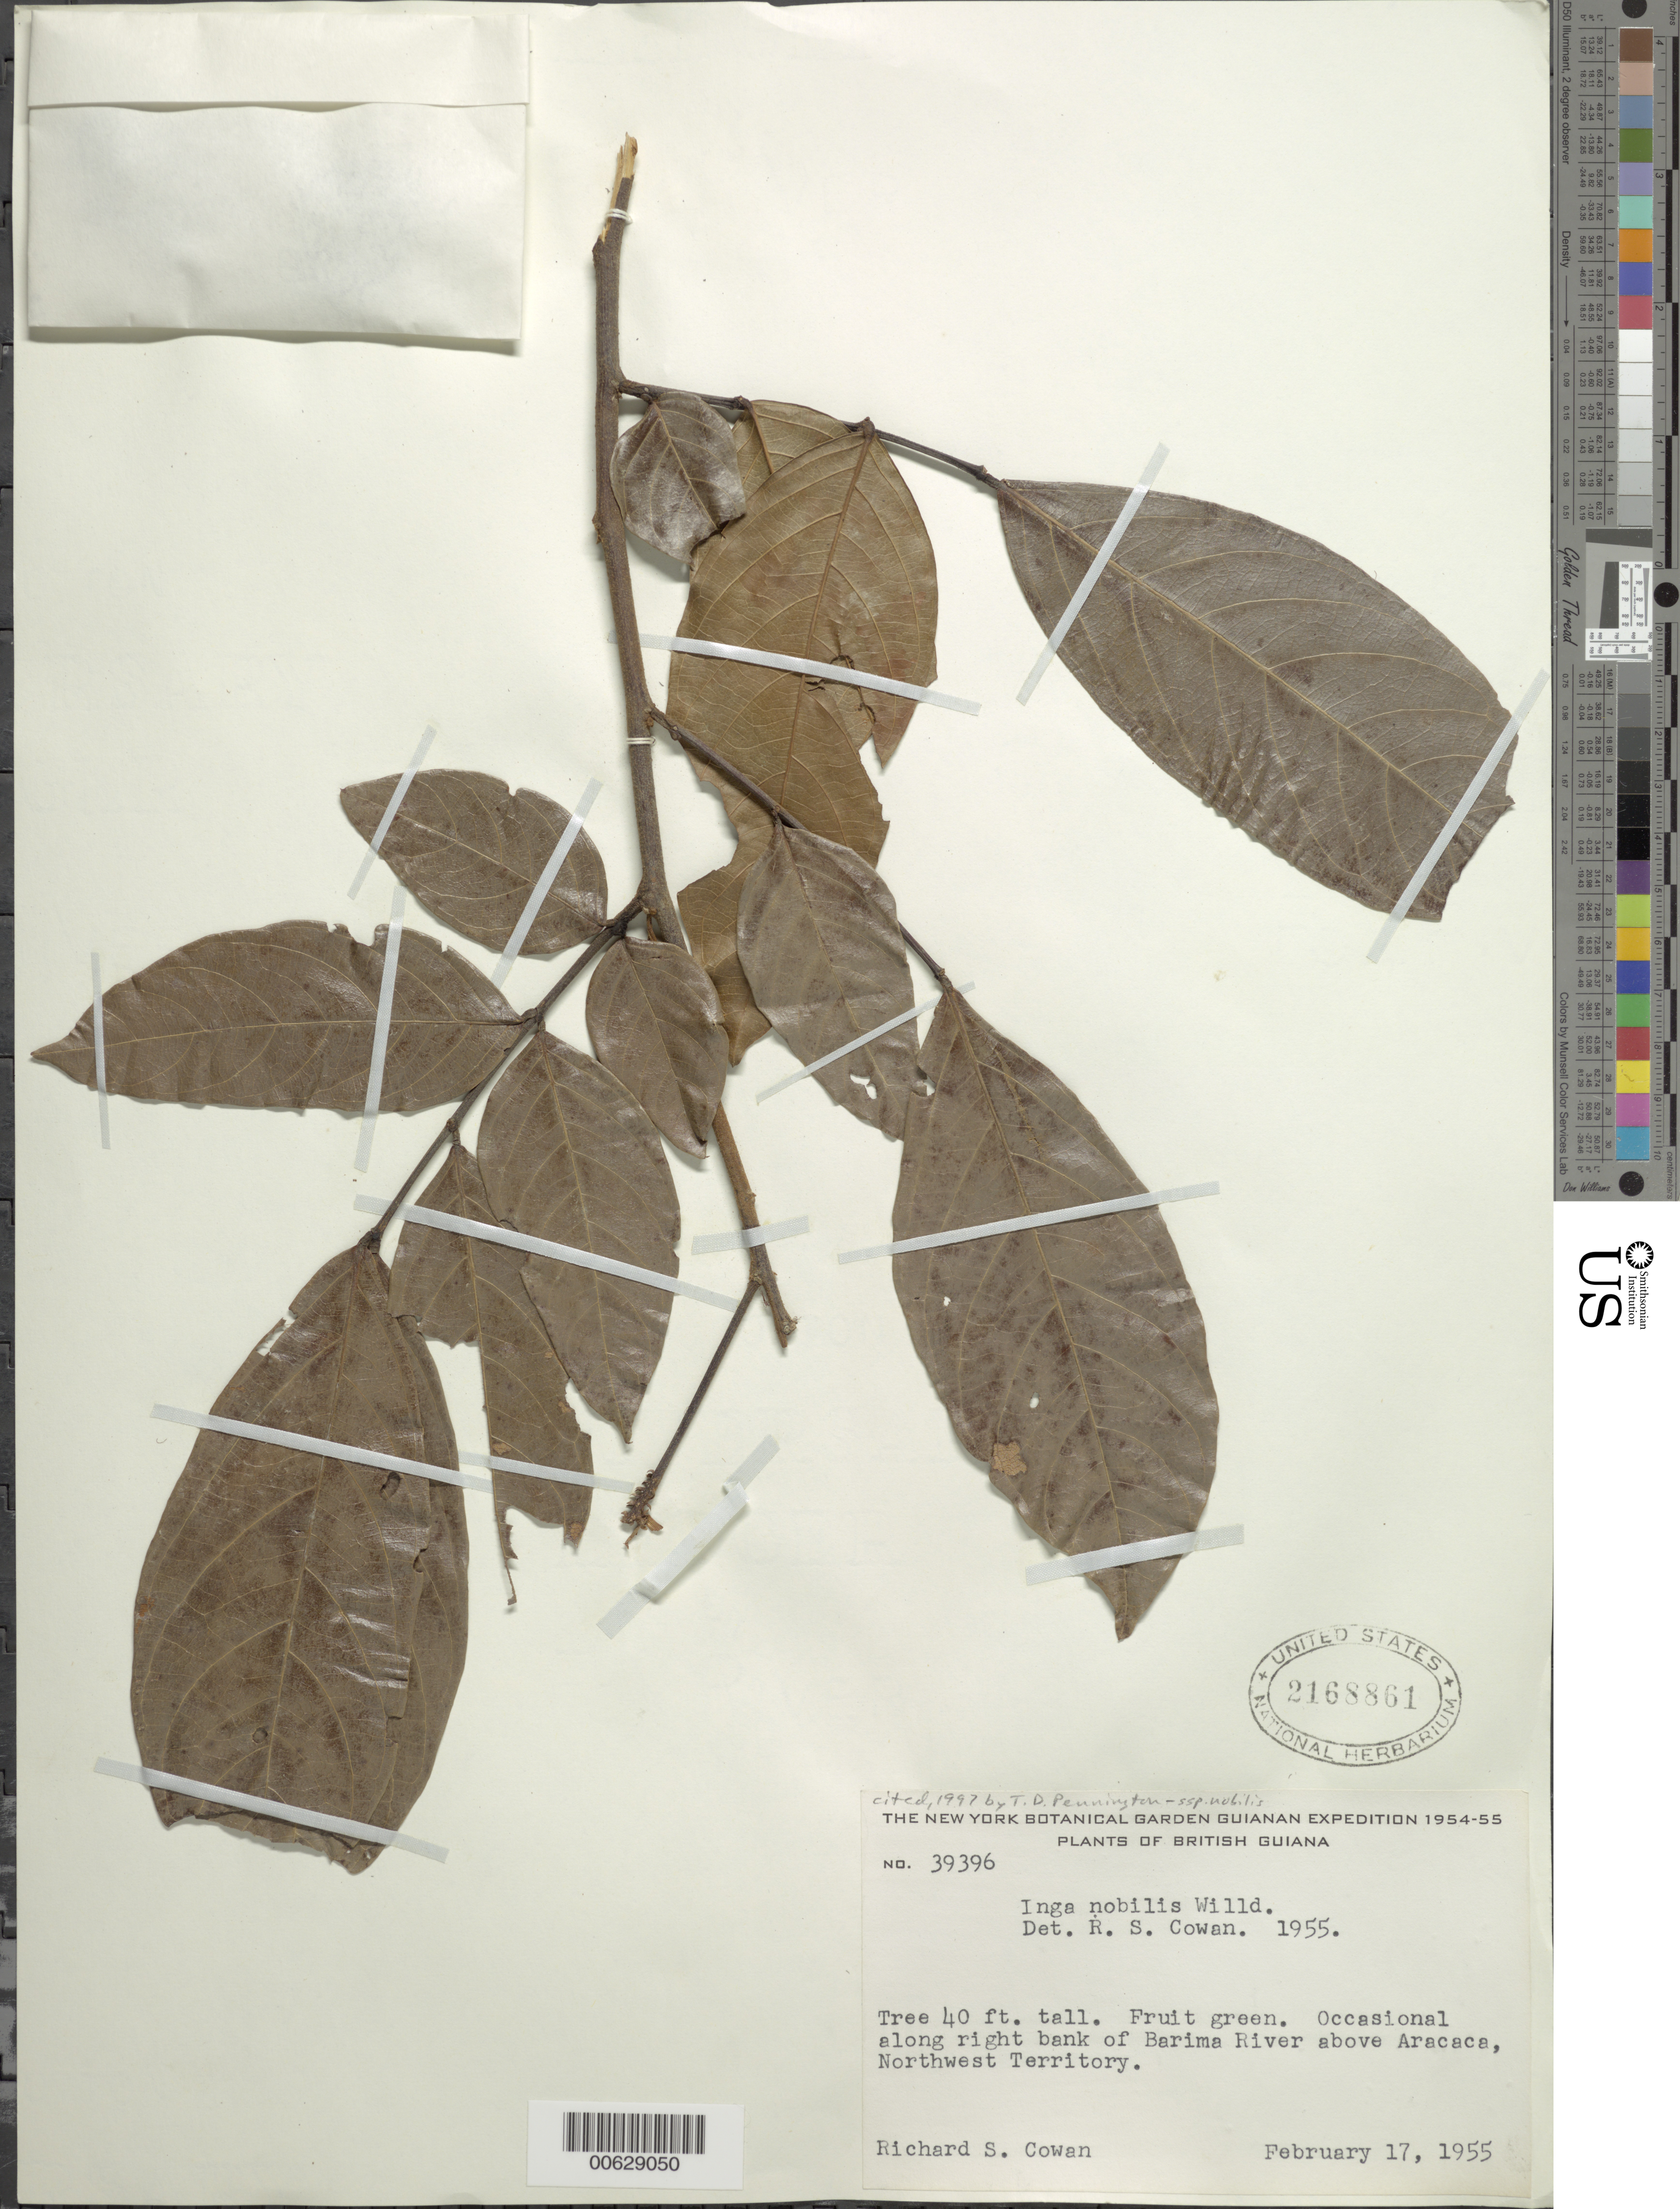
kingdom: Plantae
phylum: Tracheophyta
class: Magnoliopsida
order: Fabales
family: Fabaceae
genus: Inga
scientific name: Inga nobilis subsp. nobilis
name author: Willd.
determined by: Pennington, T. D., (K)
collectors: R. S. Cowan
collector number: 39396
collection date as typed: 17-Feb-55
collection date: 1955-02-17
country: Guyana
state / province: Barima-Waini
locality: Barima R., between Aracaca and 5 km upstream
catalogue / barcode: US 2168861